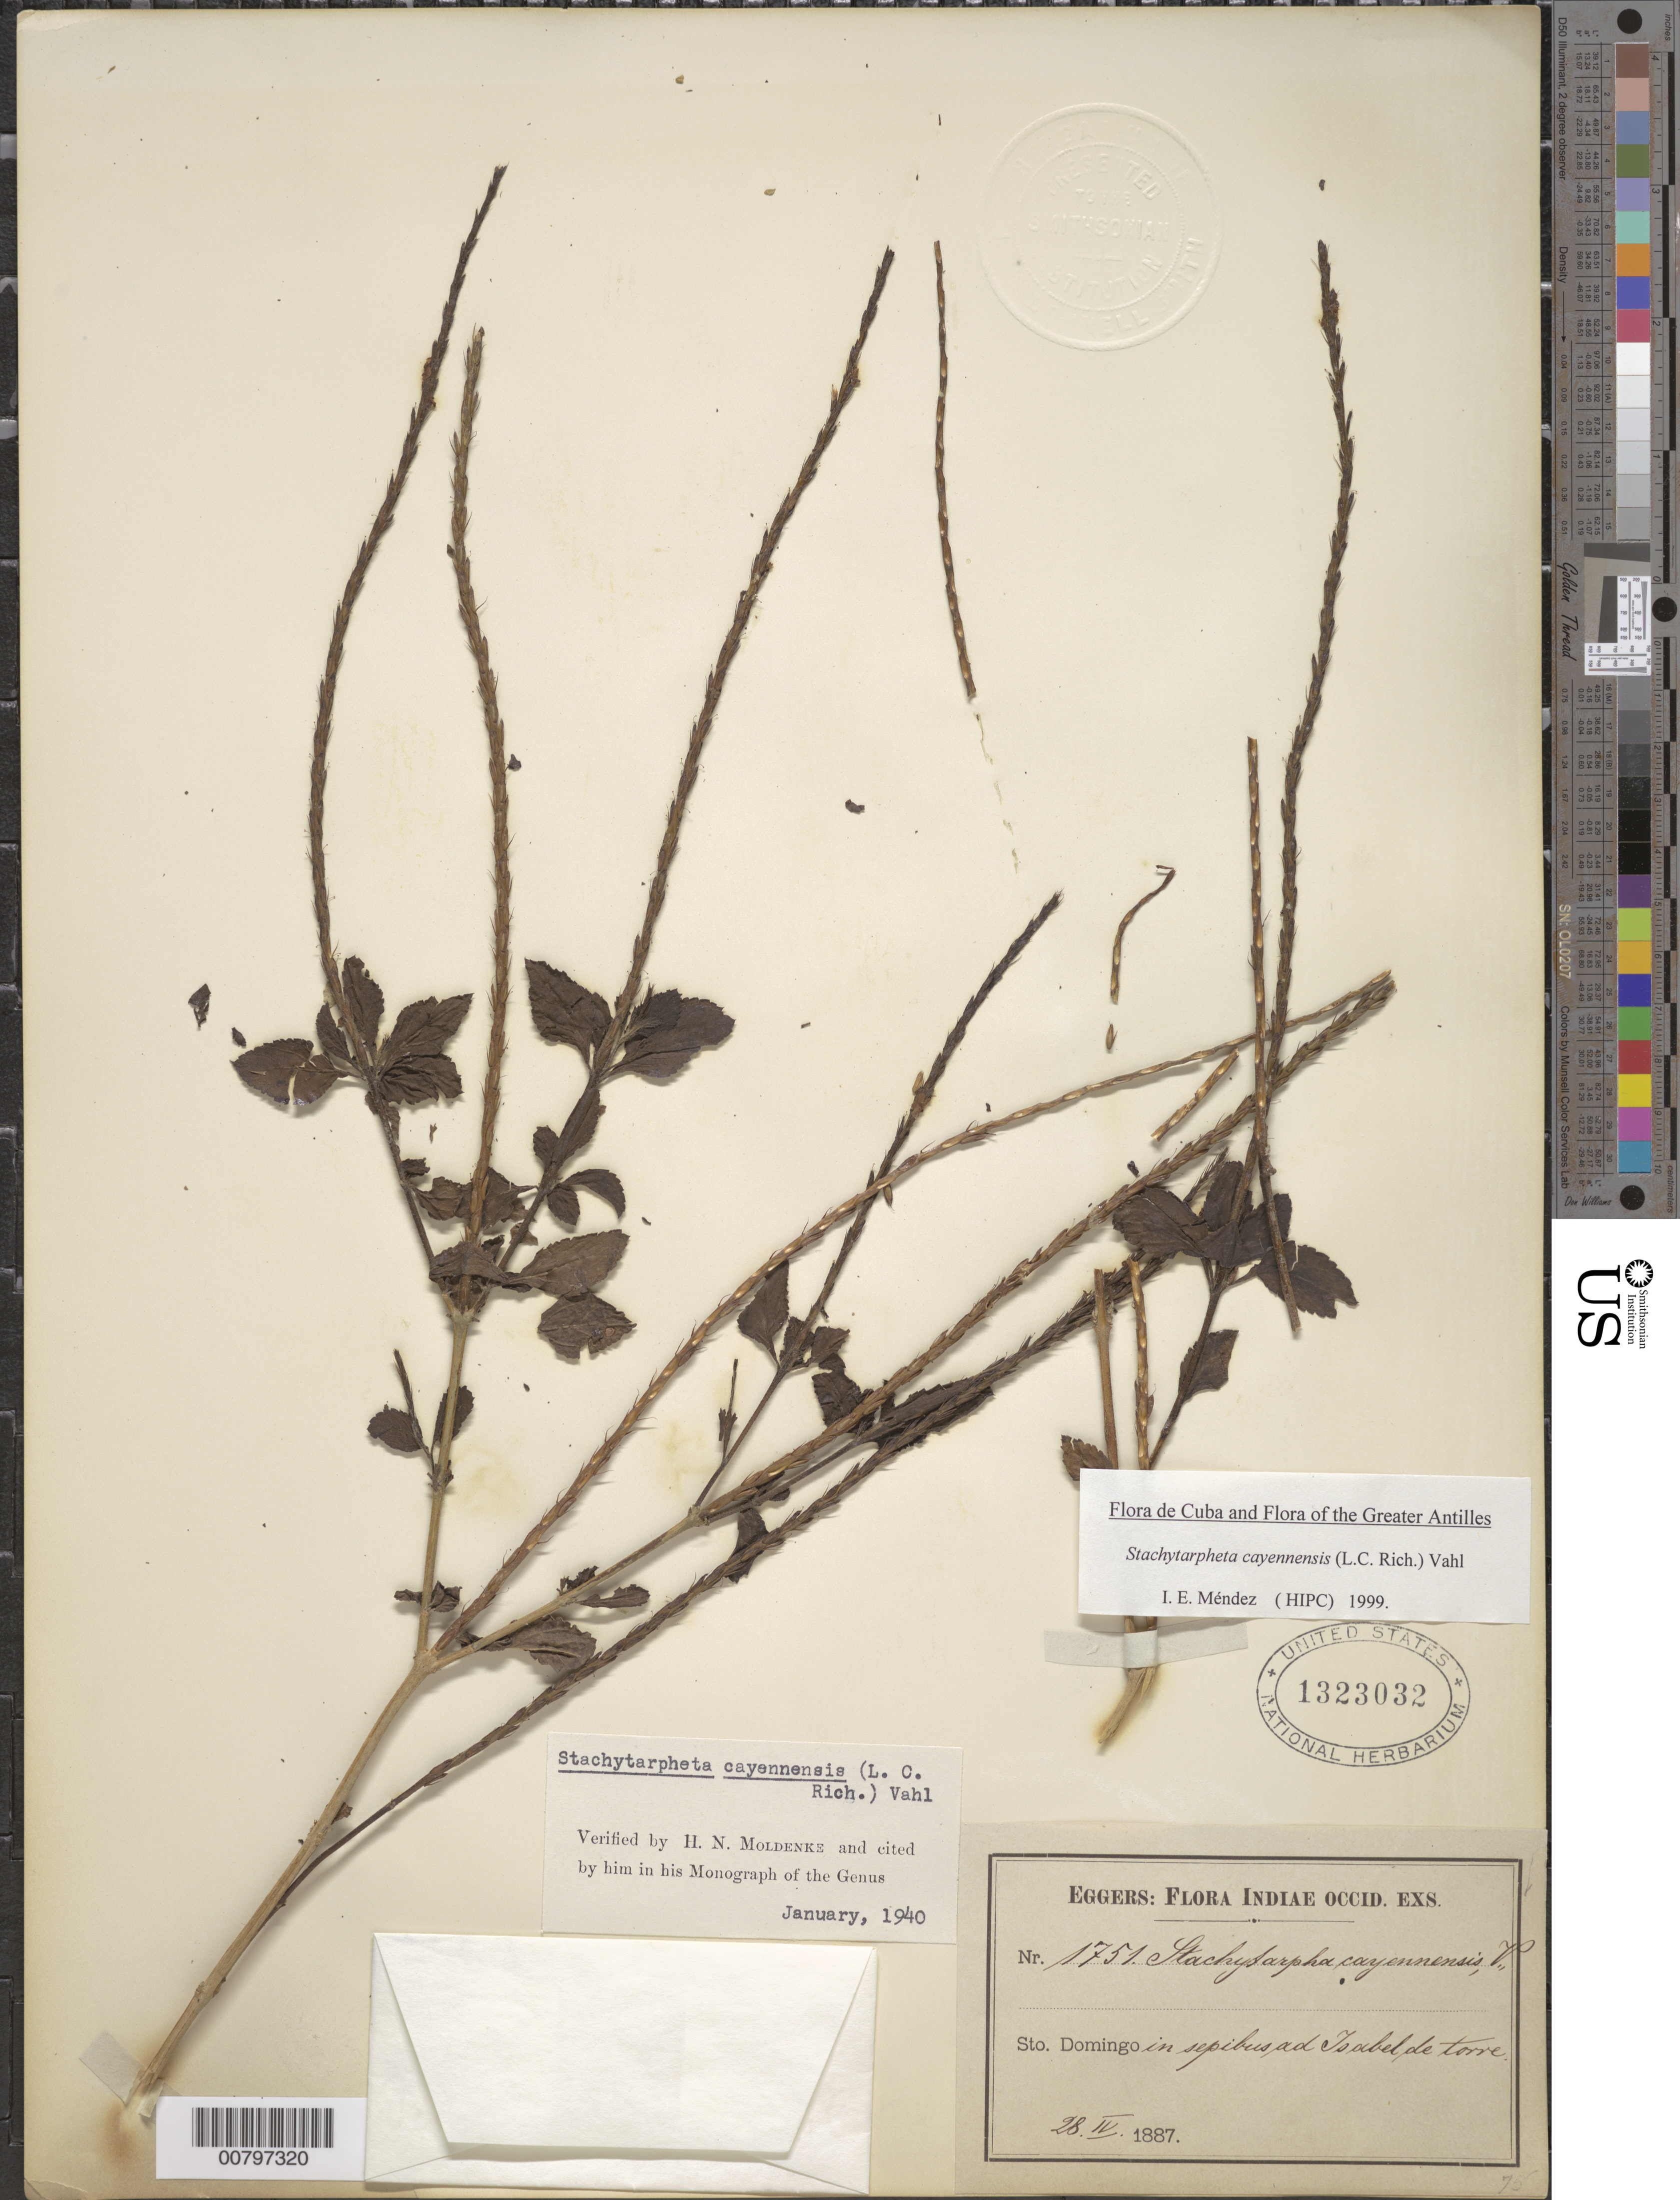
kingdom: Plantae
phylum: Tracheophyta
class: Magnoliopsida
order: Lamiales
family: Verbenaceae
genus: Stachytarpheta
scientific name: Stachytarpheta cayennensis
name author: (Rich.) Vahl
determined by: Méndez, Isidro E., (HIPC)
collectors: H. F. A. von Eggers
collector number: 1751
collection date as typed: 28 Apr 1887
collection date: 1887-04-28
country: Dominican Republic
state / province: Puerto Plata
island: Hispaniola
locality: Issibel de Torre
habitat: Sepibus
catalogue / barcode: US 1323032